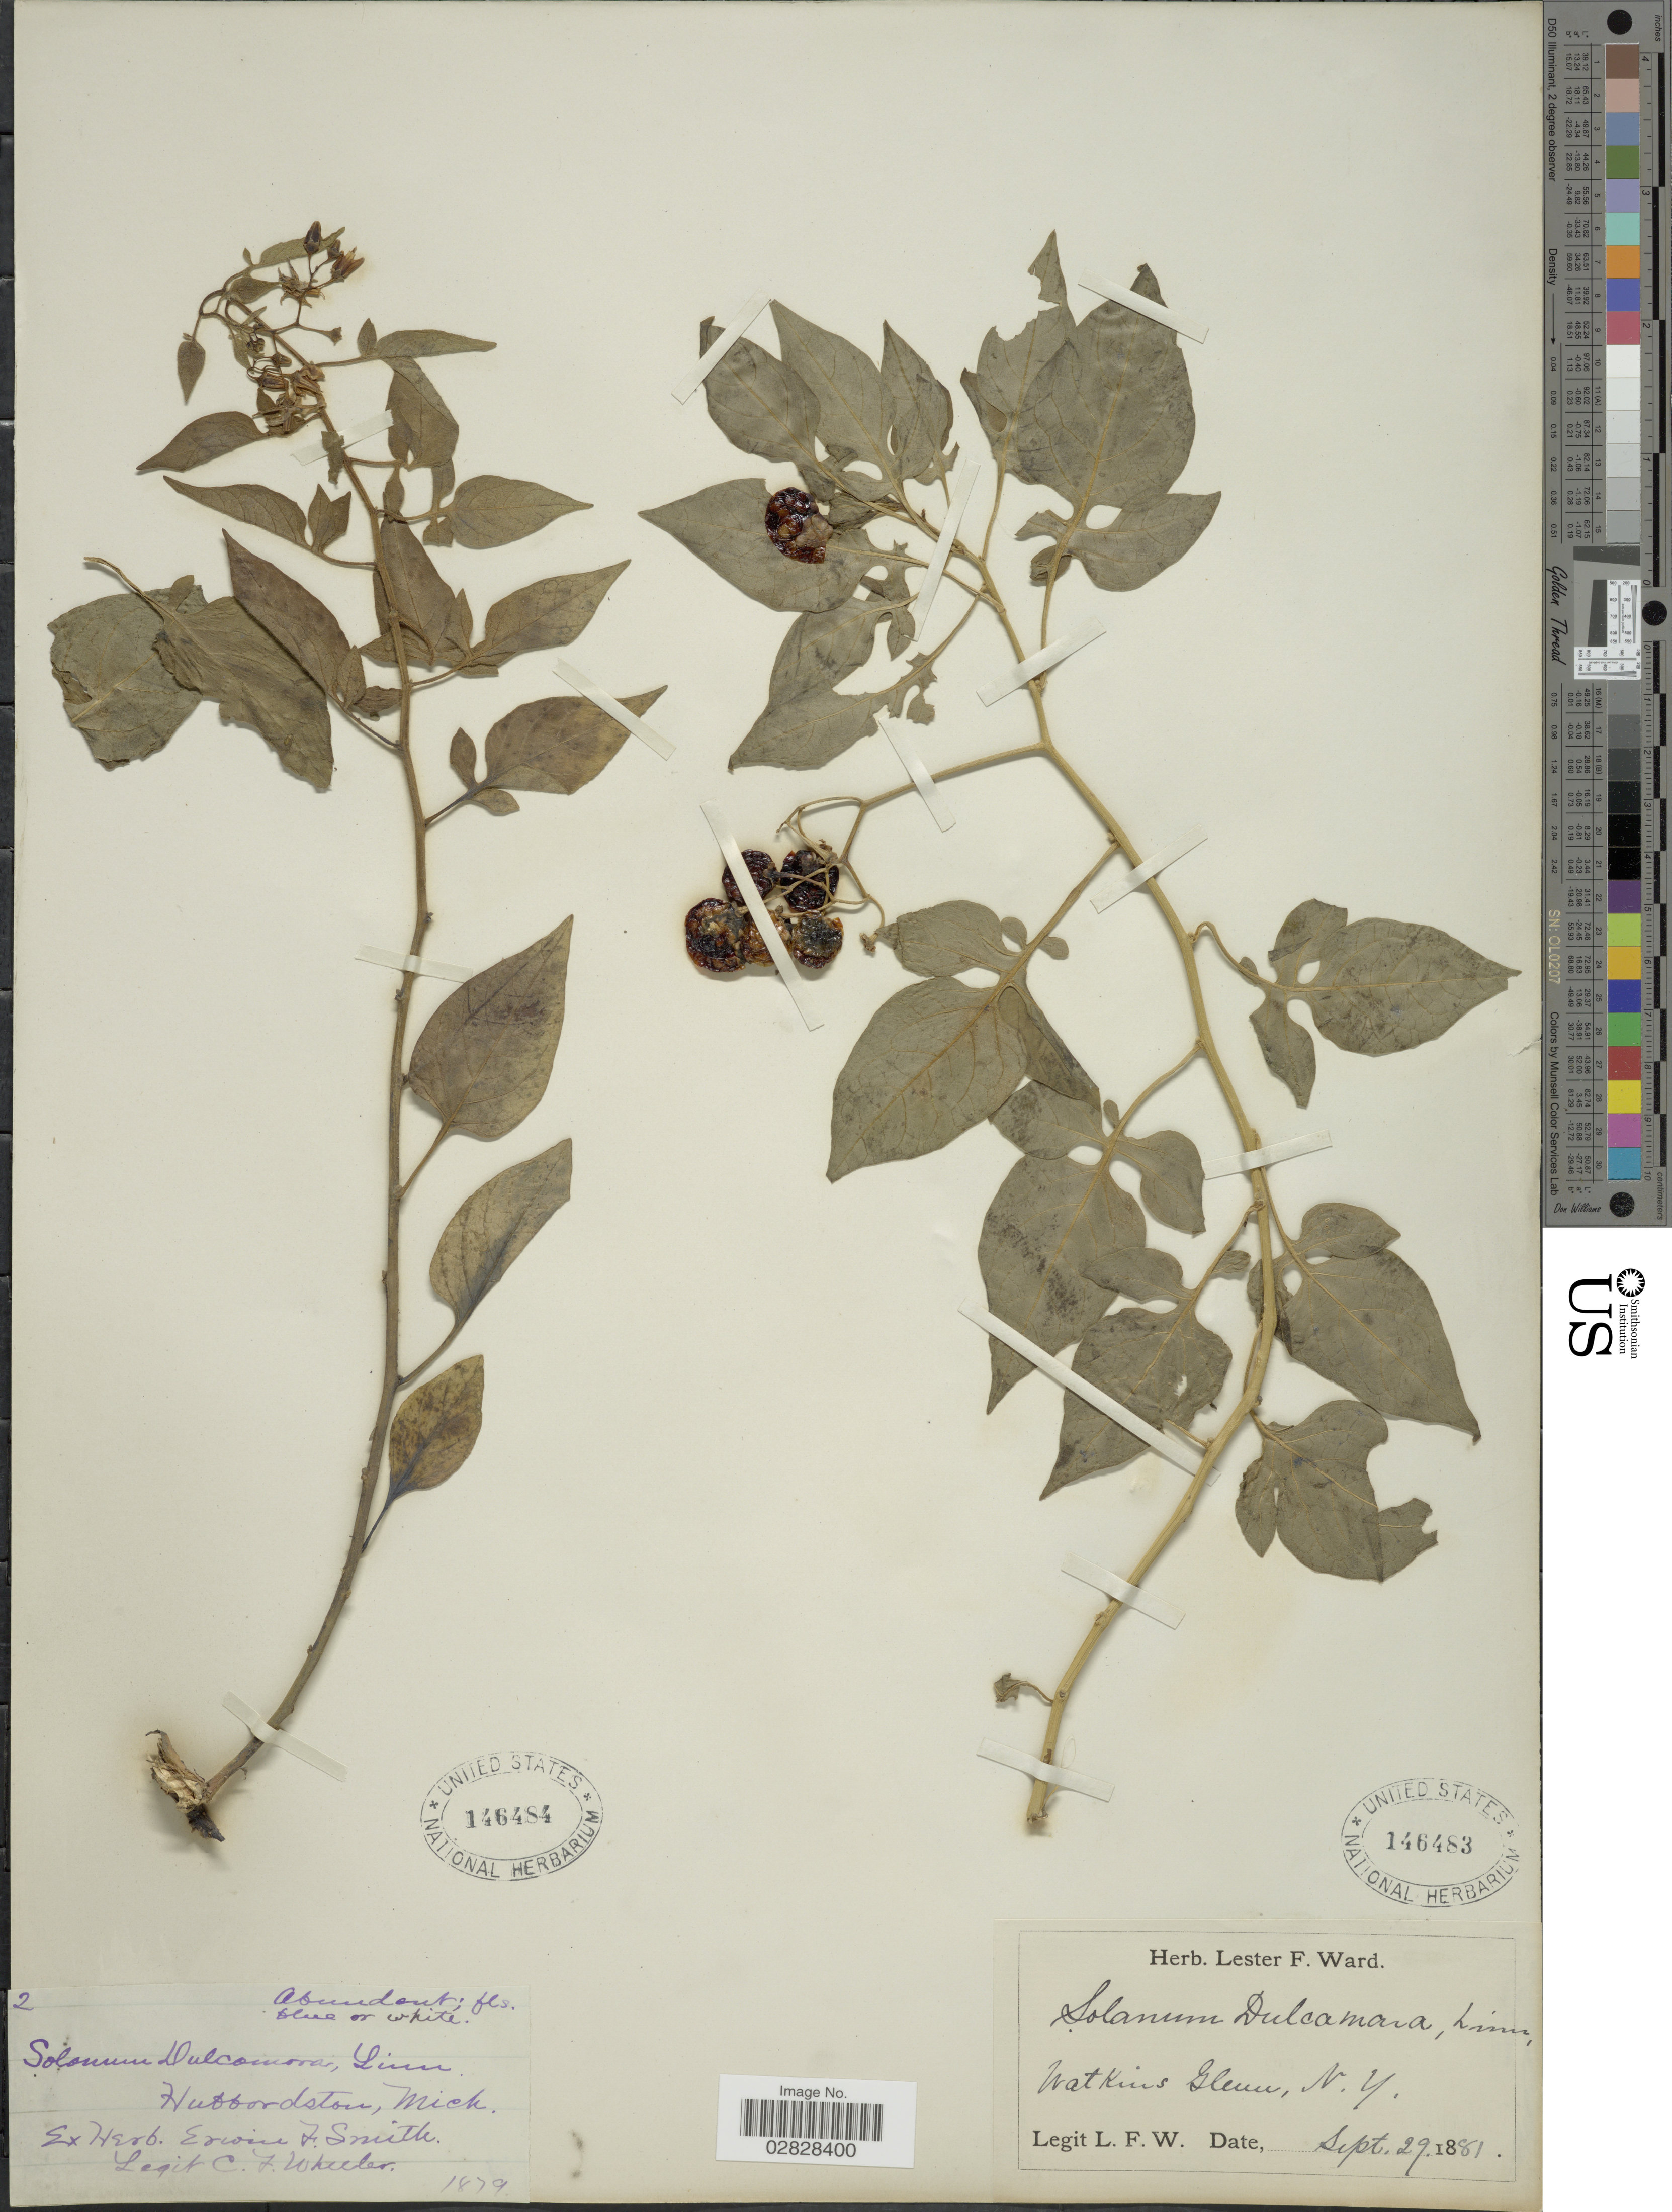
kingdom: Plantae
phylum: Tracheophyta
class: Magnoliopsida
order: Solanales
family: Solanaceae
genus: Solanum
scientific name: Solanum dulcamara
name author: L.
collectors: C. Wheeler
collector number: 2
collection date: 1879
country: United States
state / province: Michigan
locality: Hubbordston.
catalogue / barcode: US 146484